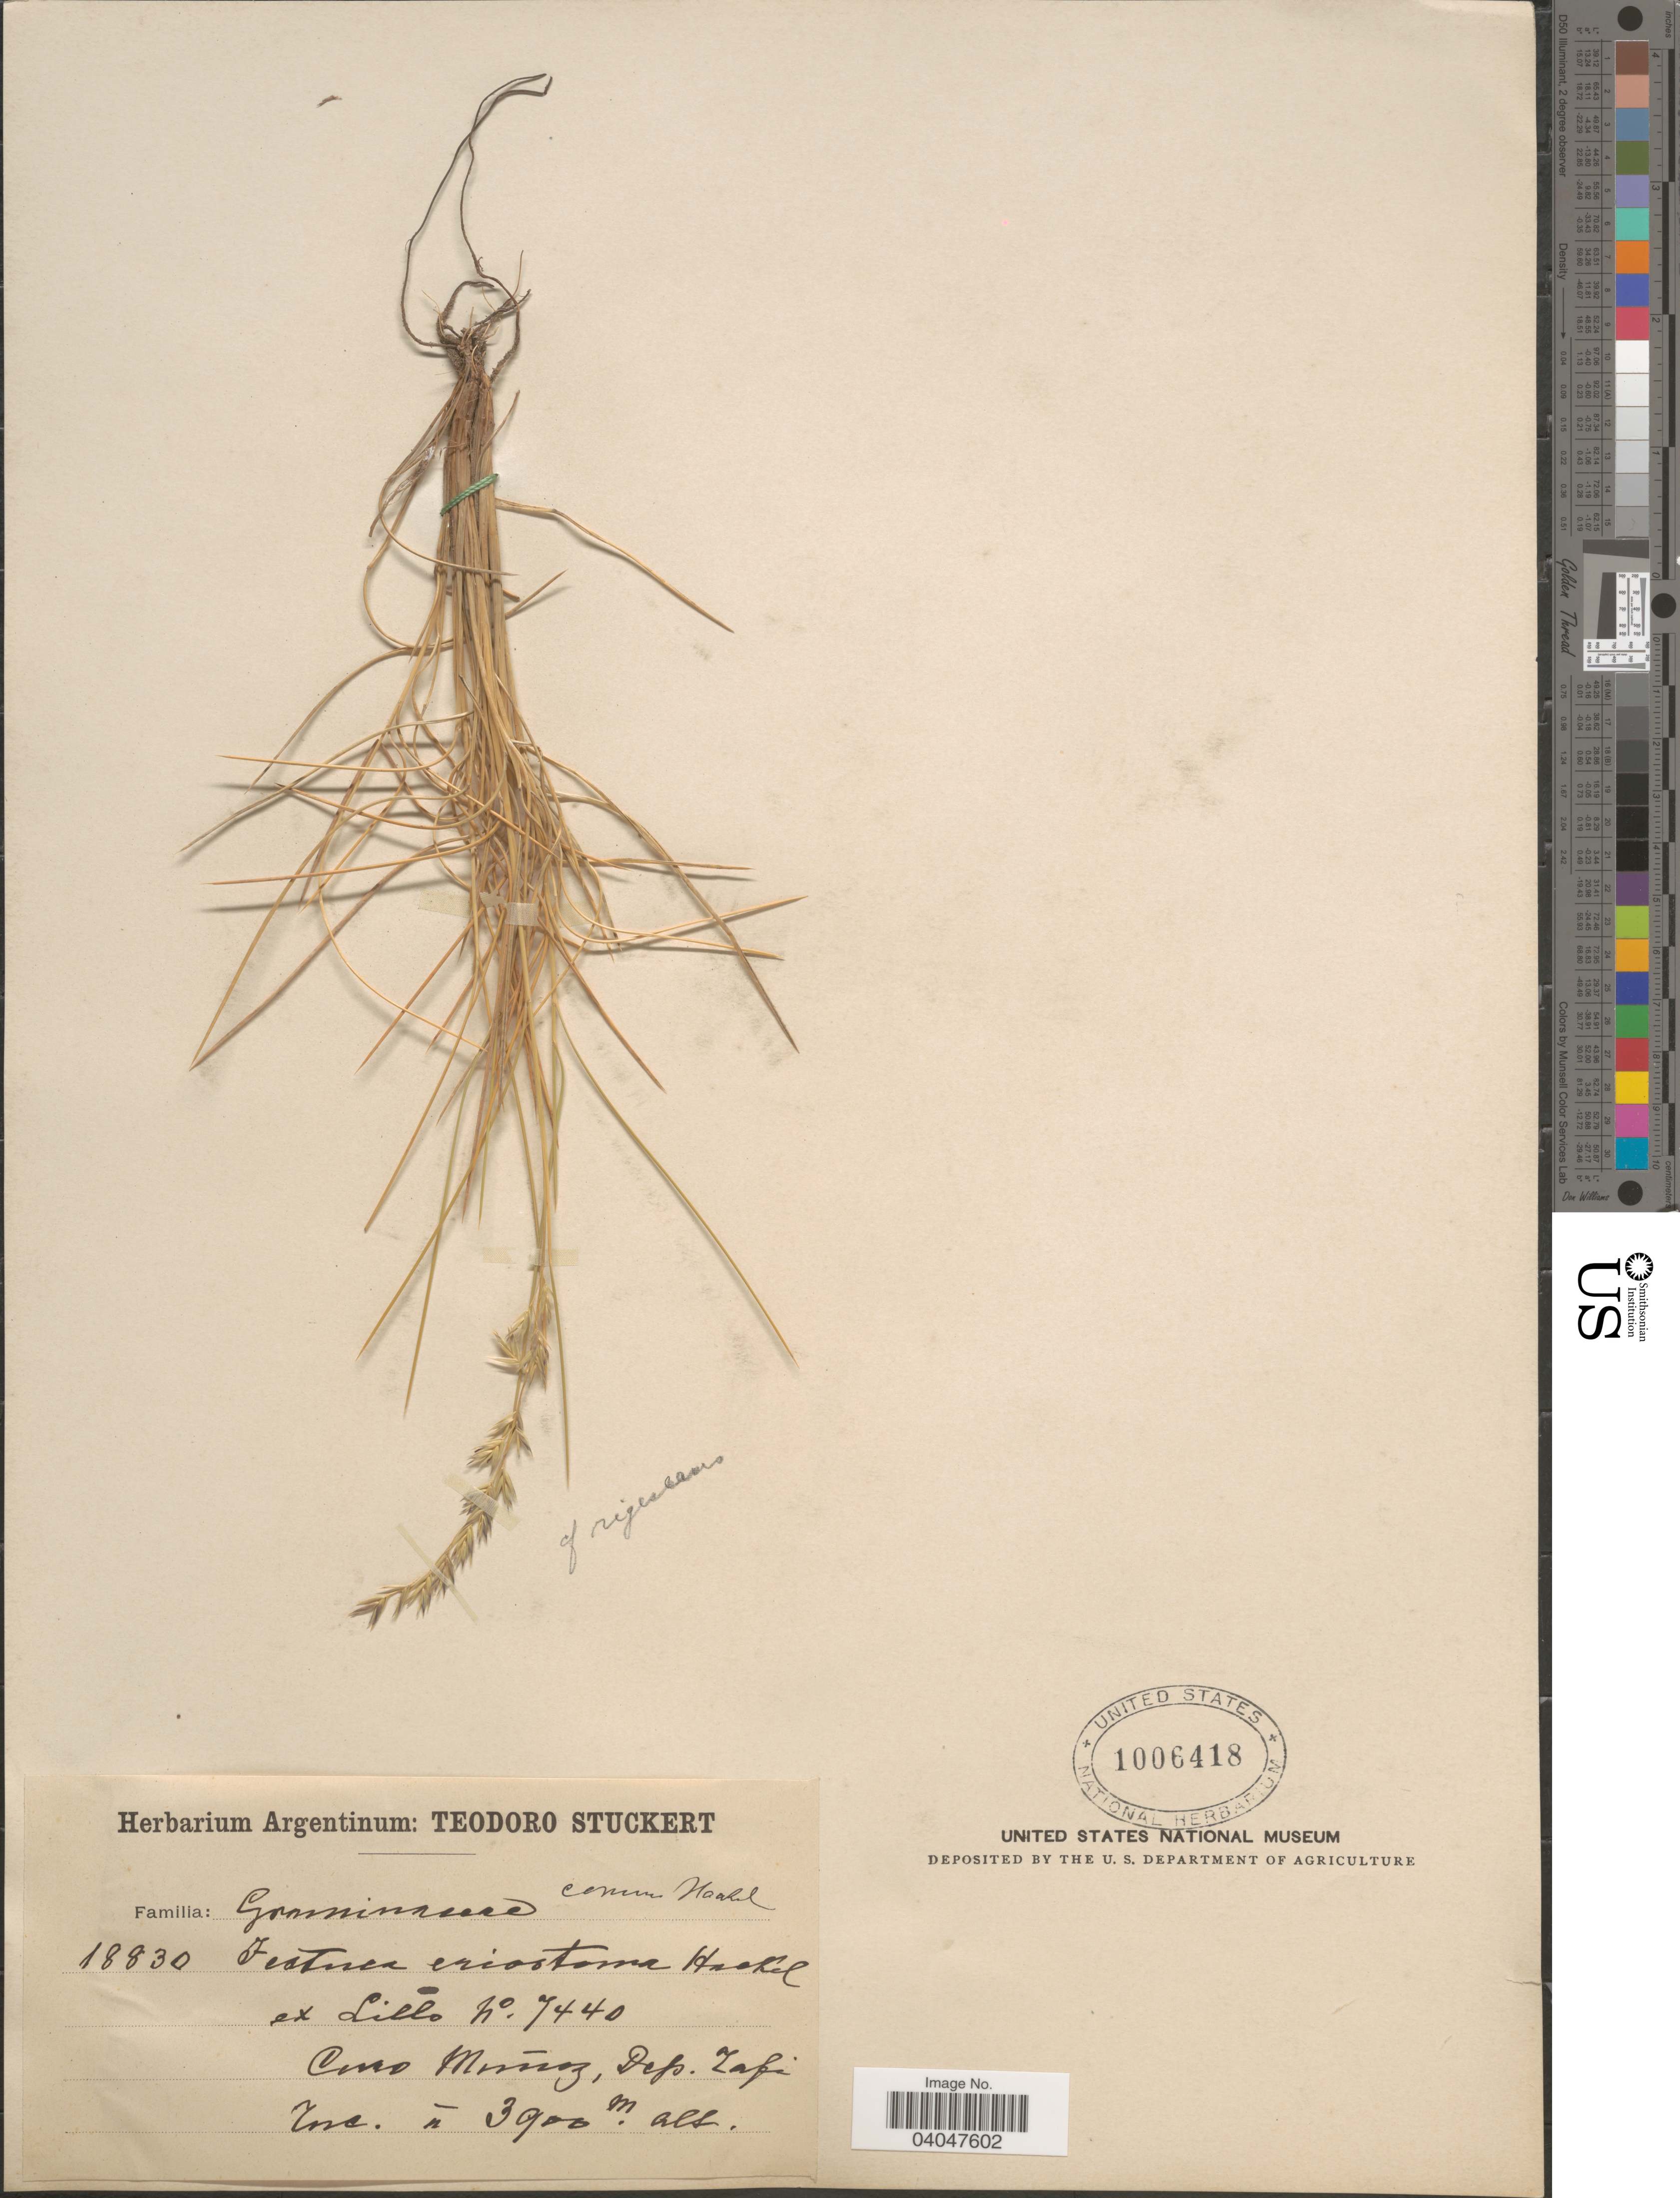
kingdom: Plantae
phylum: Tracheophyta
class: Liliopsida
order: Poales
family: Poaceae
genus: Festuca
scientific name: Festuca eriostoma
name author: Hack.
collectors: -. Lillo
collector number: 7440?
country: Argentina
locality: Cerro Muñoz, Dep. Tafi.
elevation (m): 3900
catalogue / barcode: US 1006418